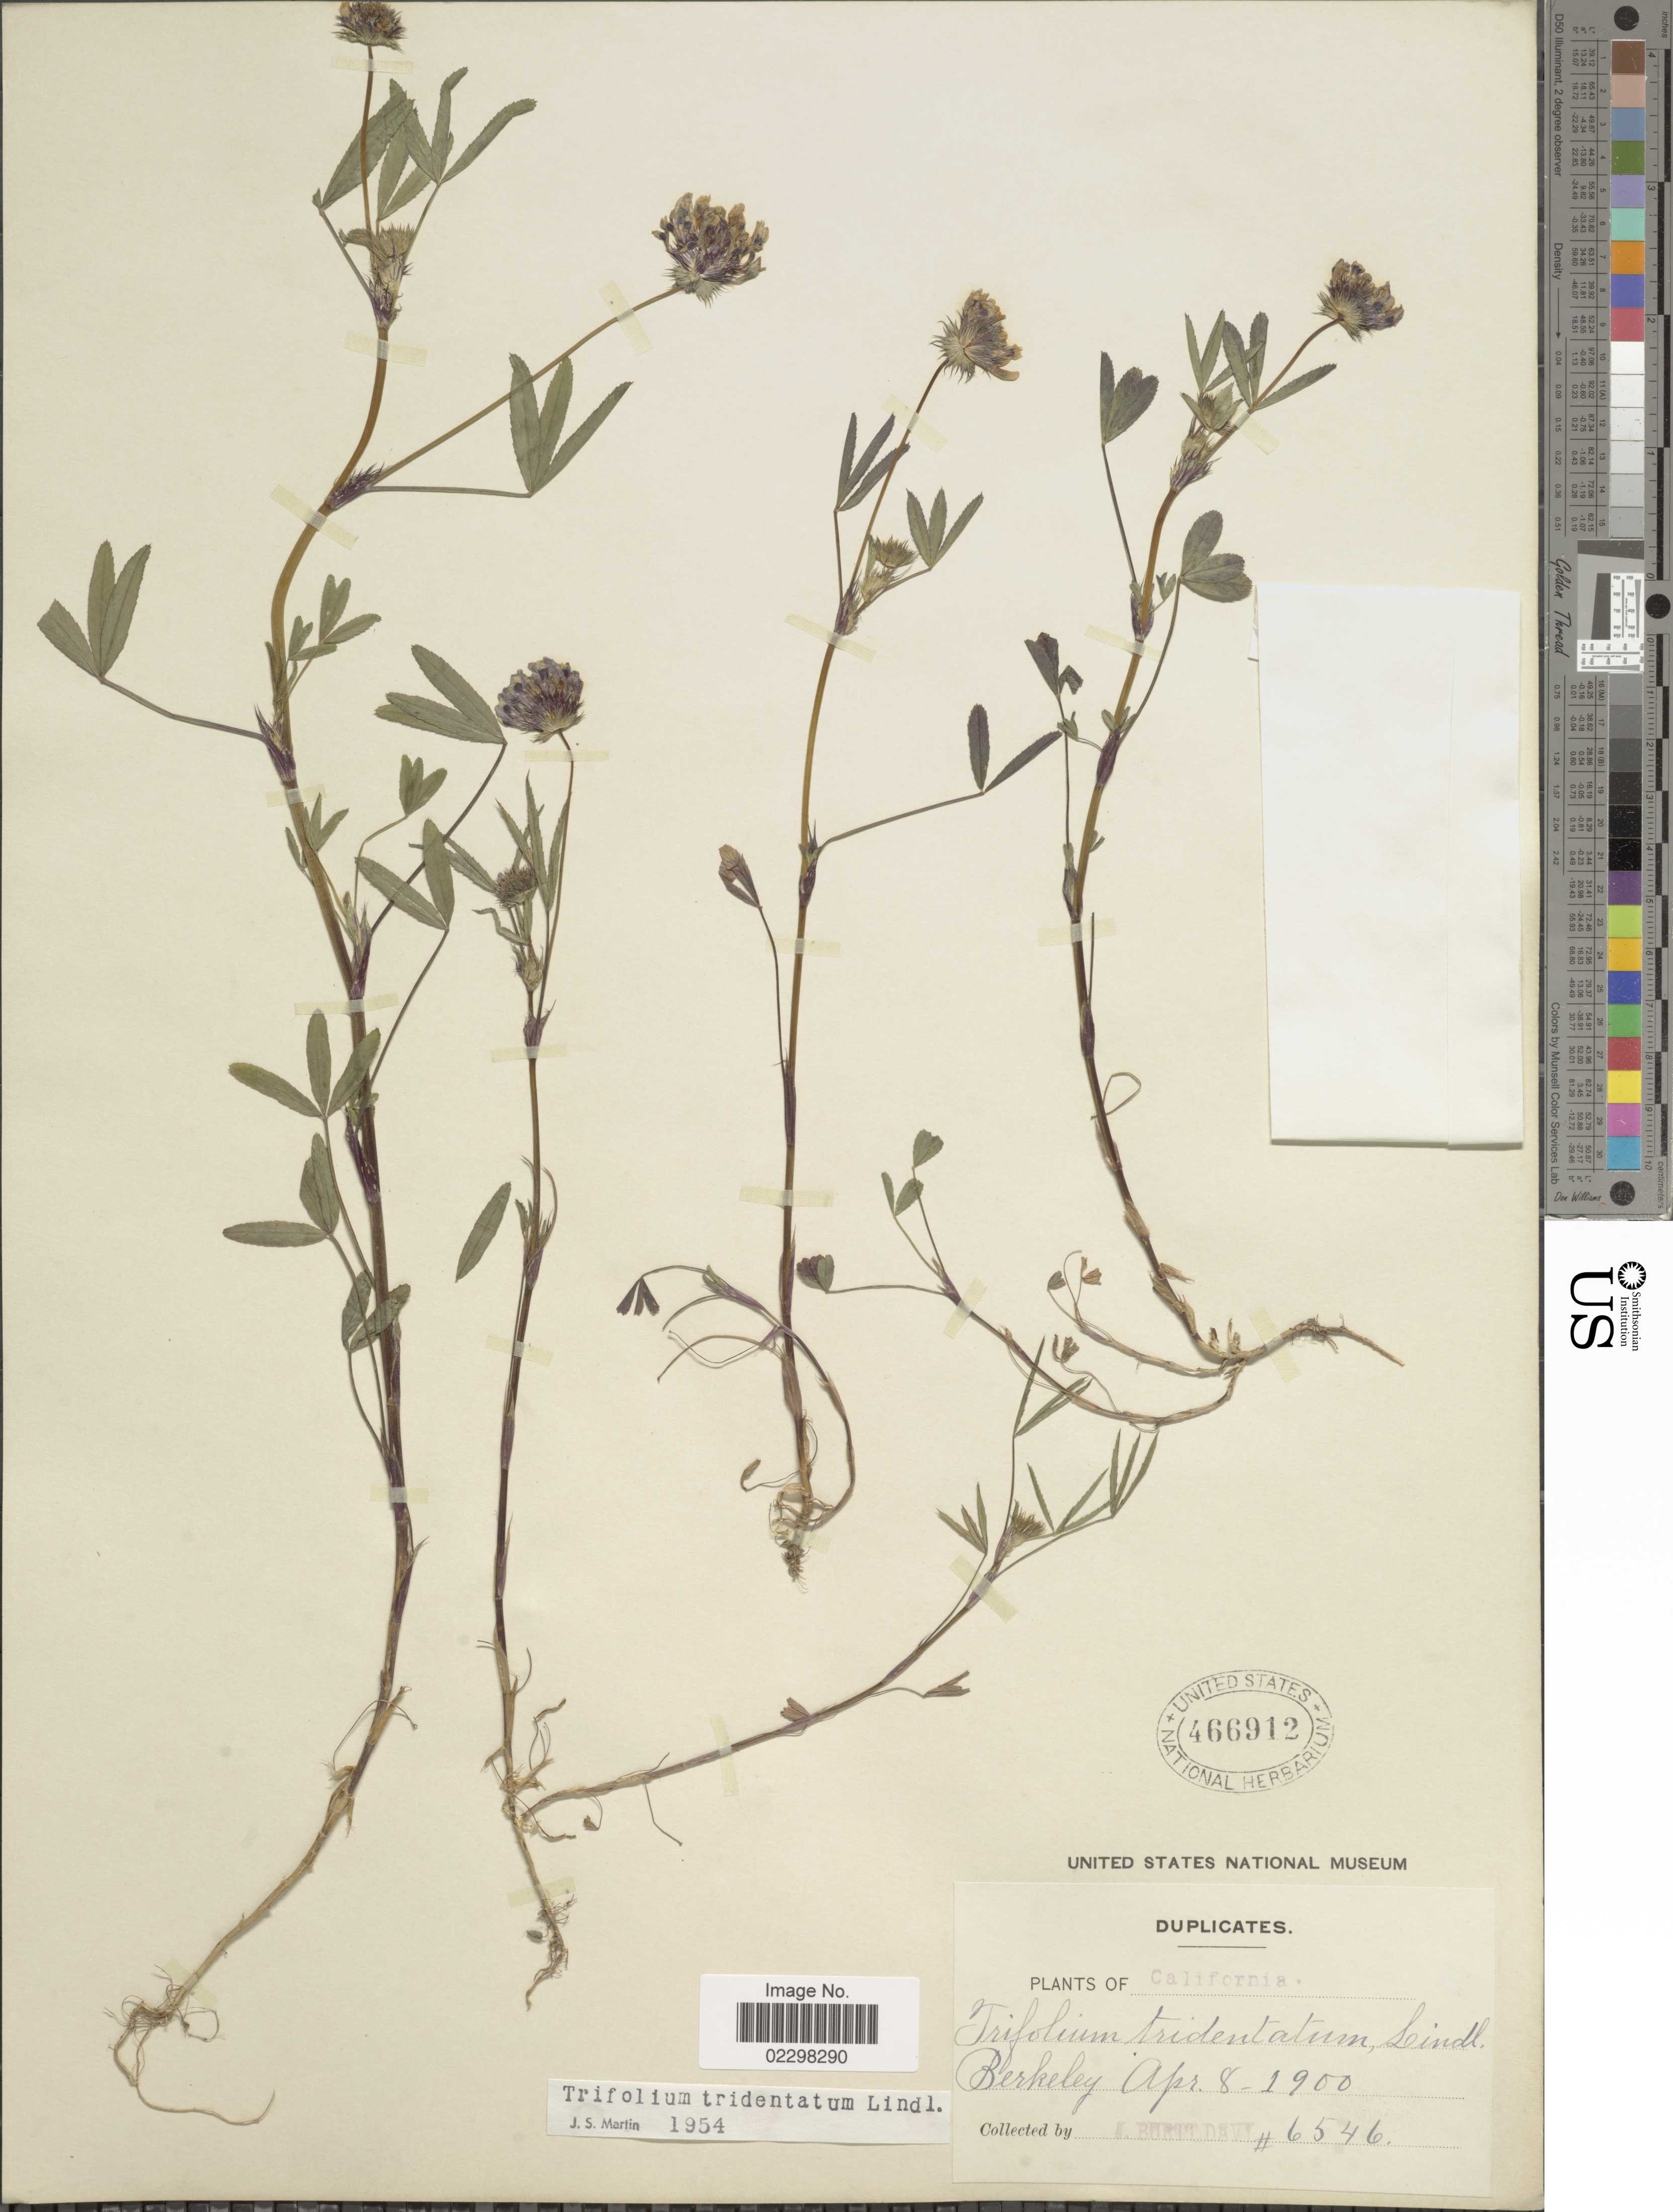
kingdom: Plantae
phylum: Tracheophyta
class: Magnoliopsida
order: Fabales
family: Fabaceae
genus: Trifolium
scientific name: Trifolium tridentatum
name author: Lindl.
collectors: J. Burtt Davy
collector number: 6546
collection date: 1900-04-08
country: United States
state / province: California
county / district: Alameda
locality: California, Berkeley.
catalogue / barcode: US 466912